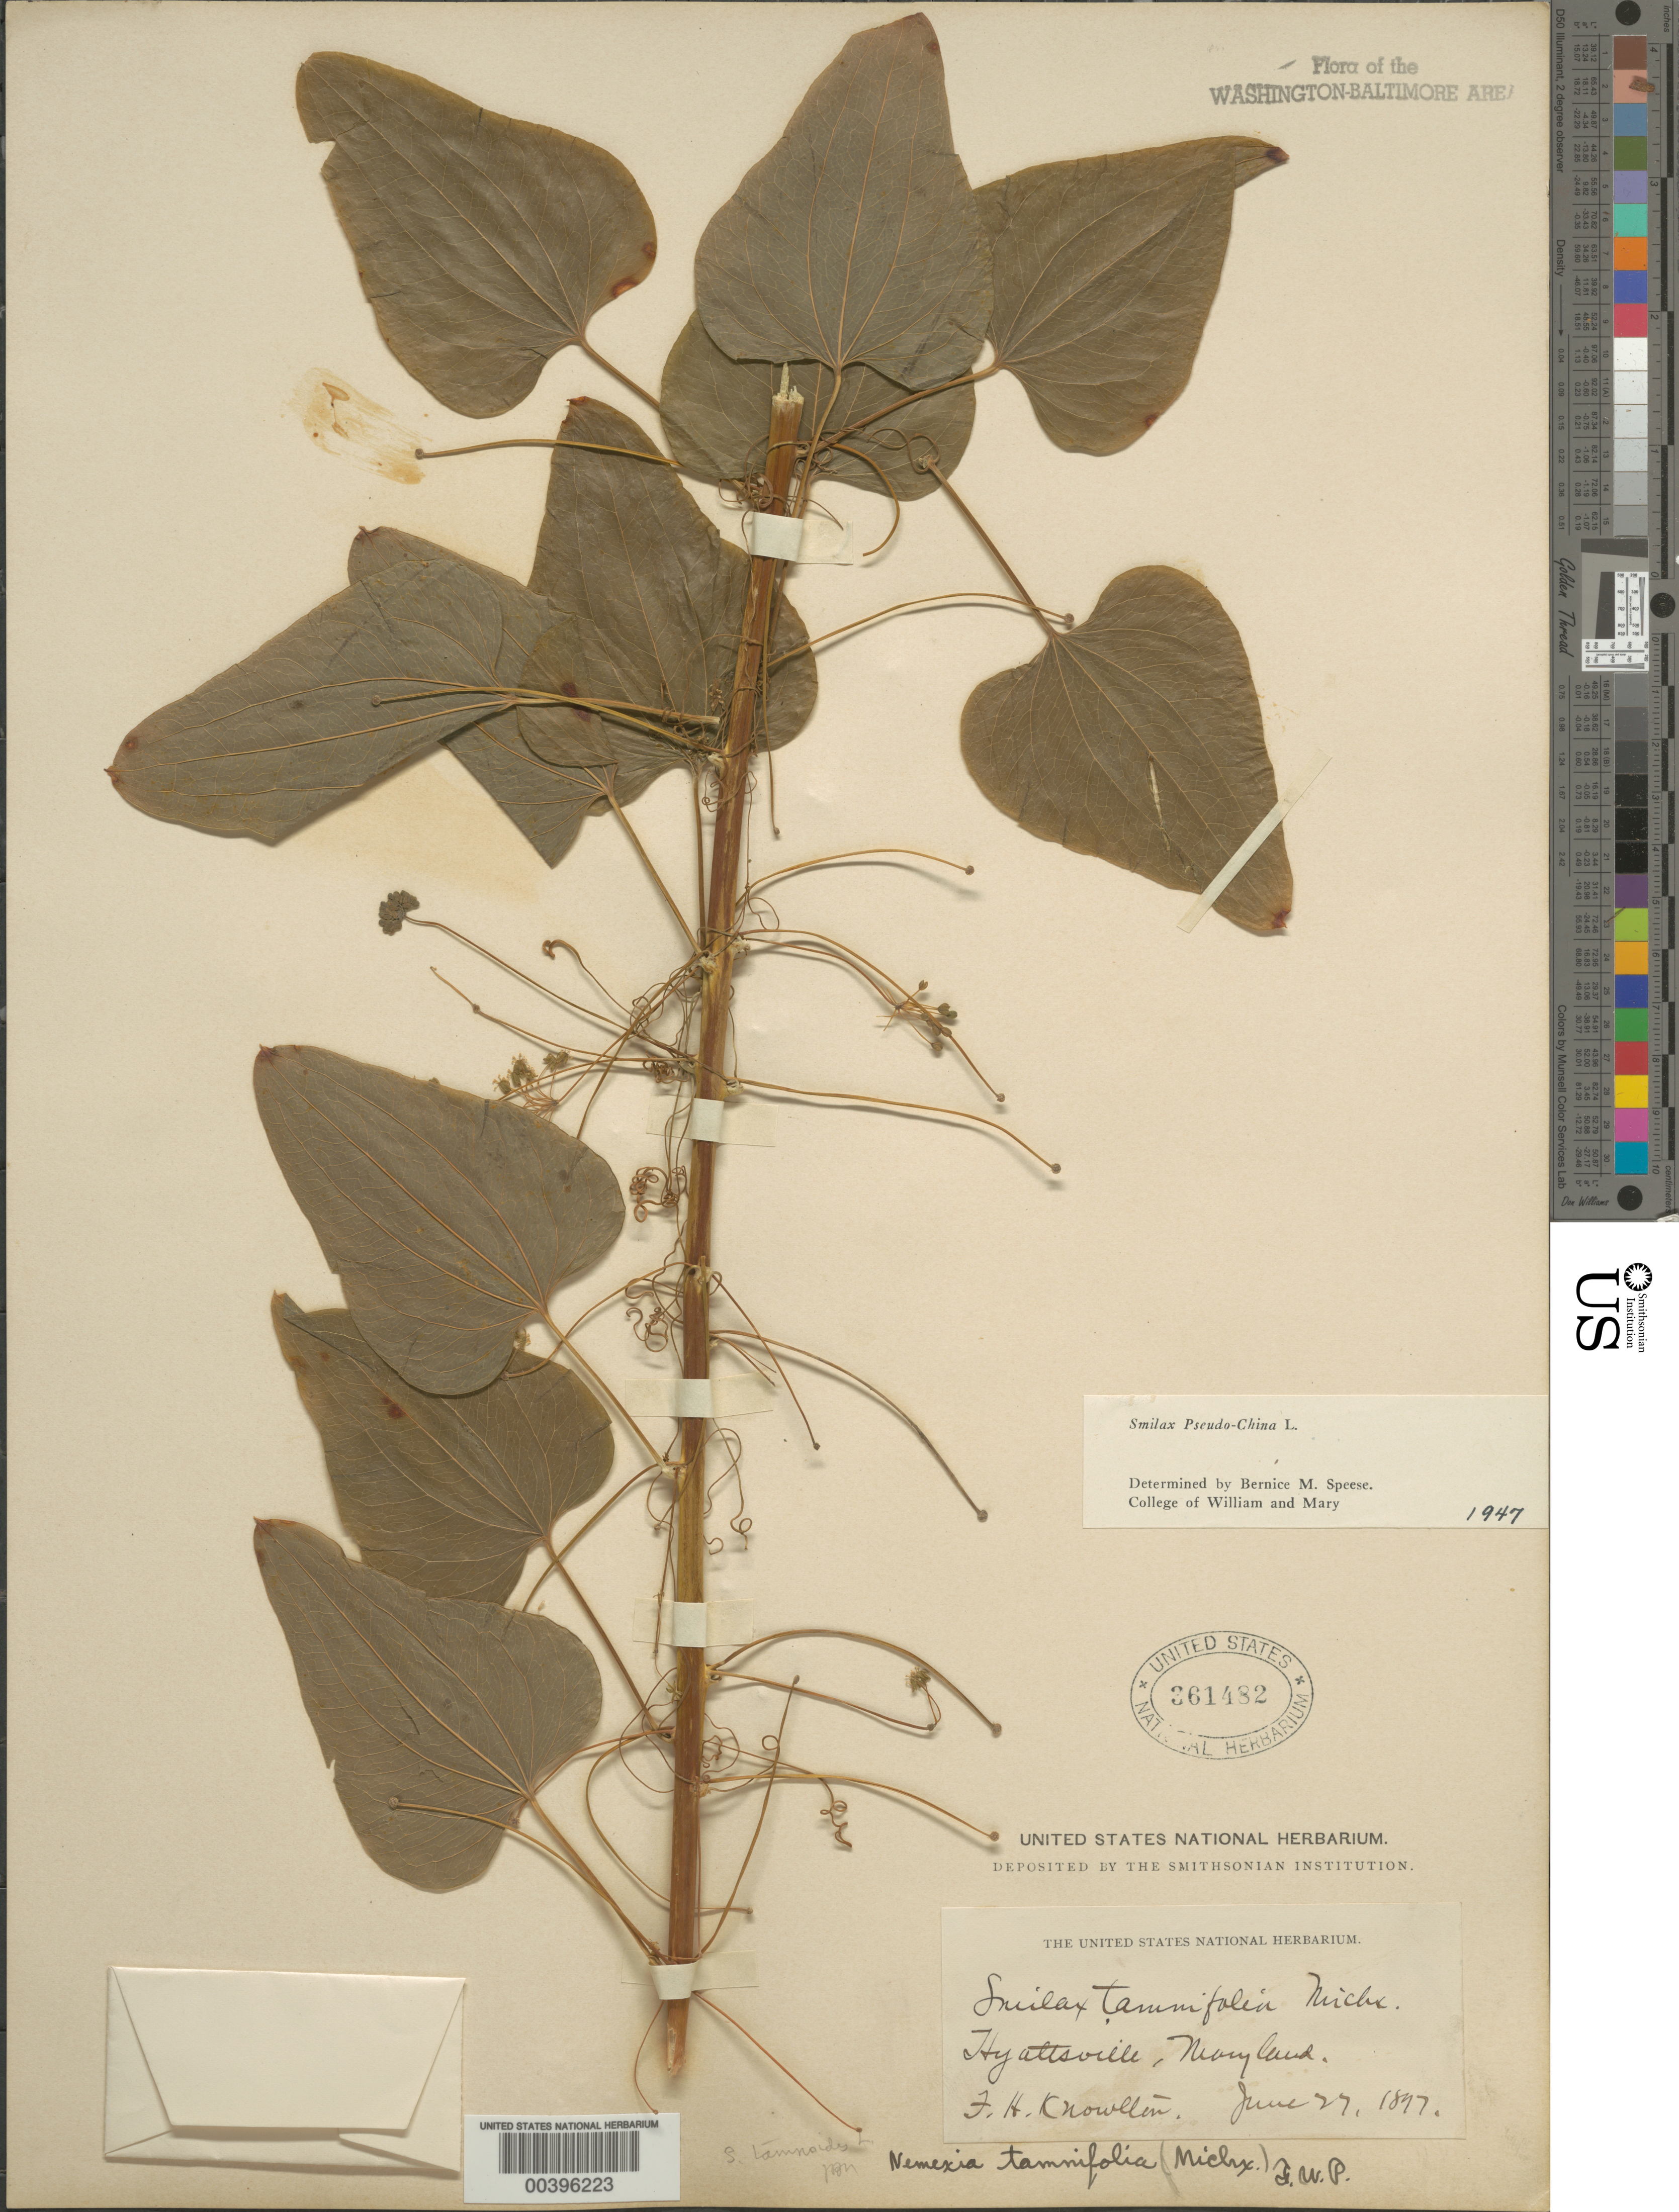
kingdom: Plantae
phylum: Tracheophyta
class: Liliopsida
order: Liliales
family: Smilacaceae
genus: Smilax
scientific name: Smilax pseudochina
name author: L.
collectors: F. H. Knowlton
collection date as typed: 27 Jun 1897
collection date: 1897-06-27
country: United States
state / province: Maryland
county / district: Prince George's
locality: Hyattsville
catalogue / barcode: US 361482